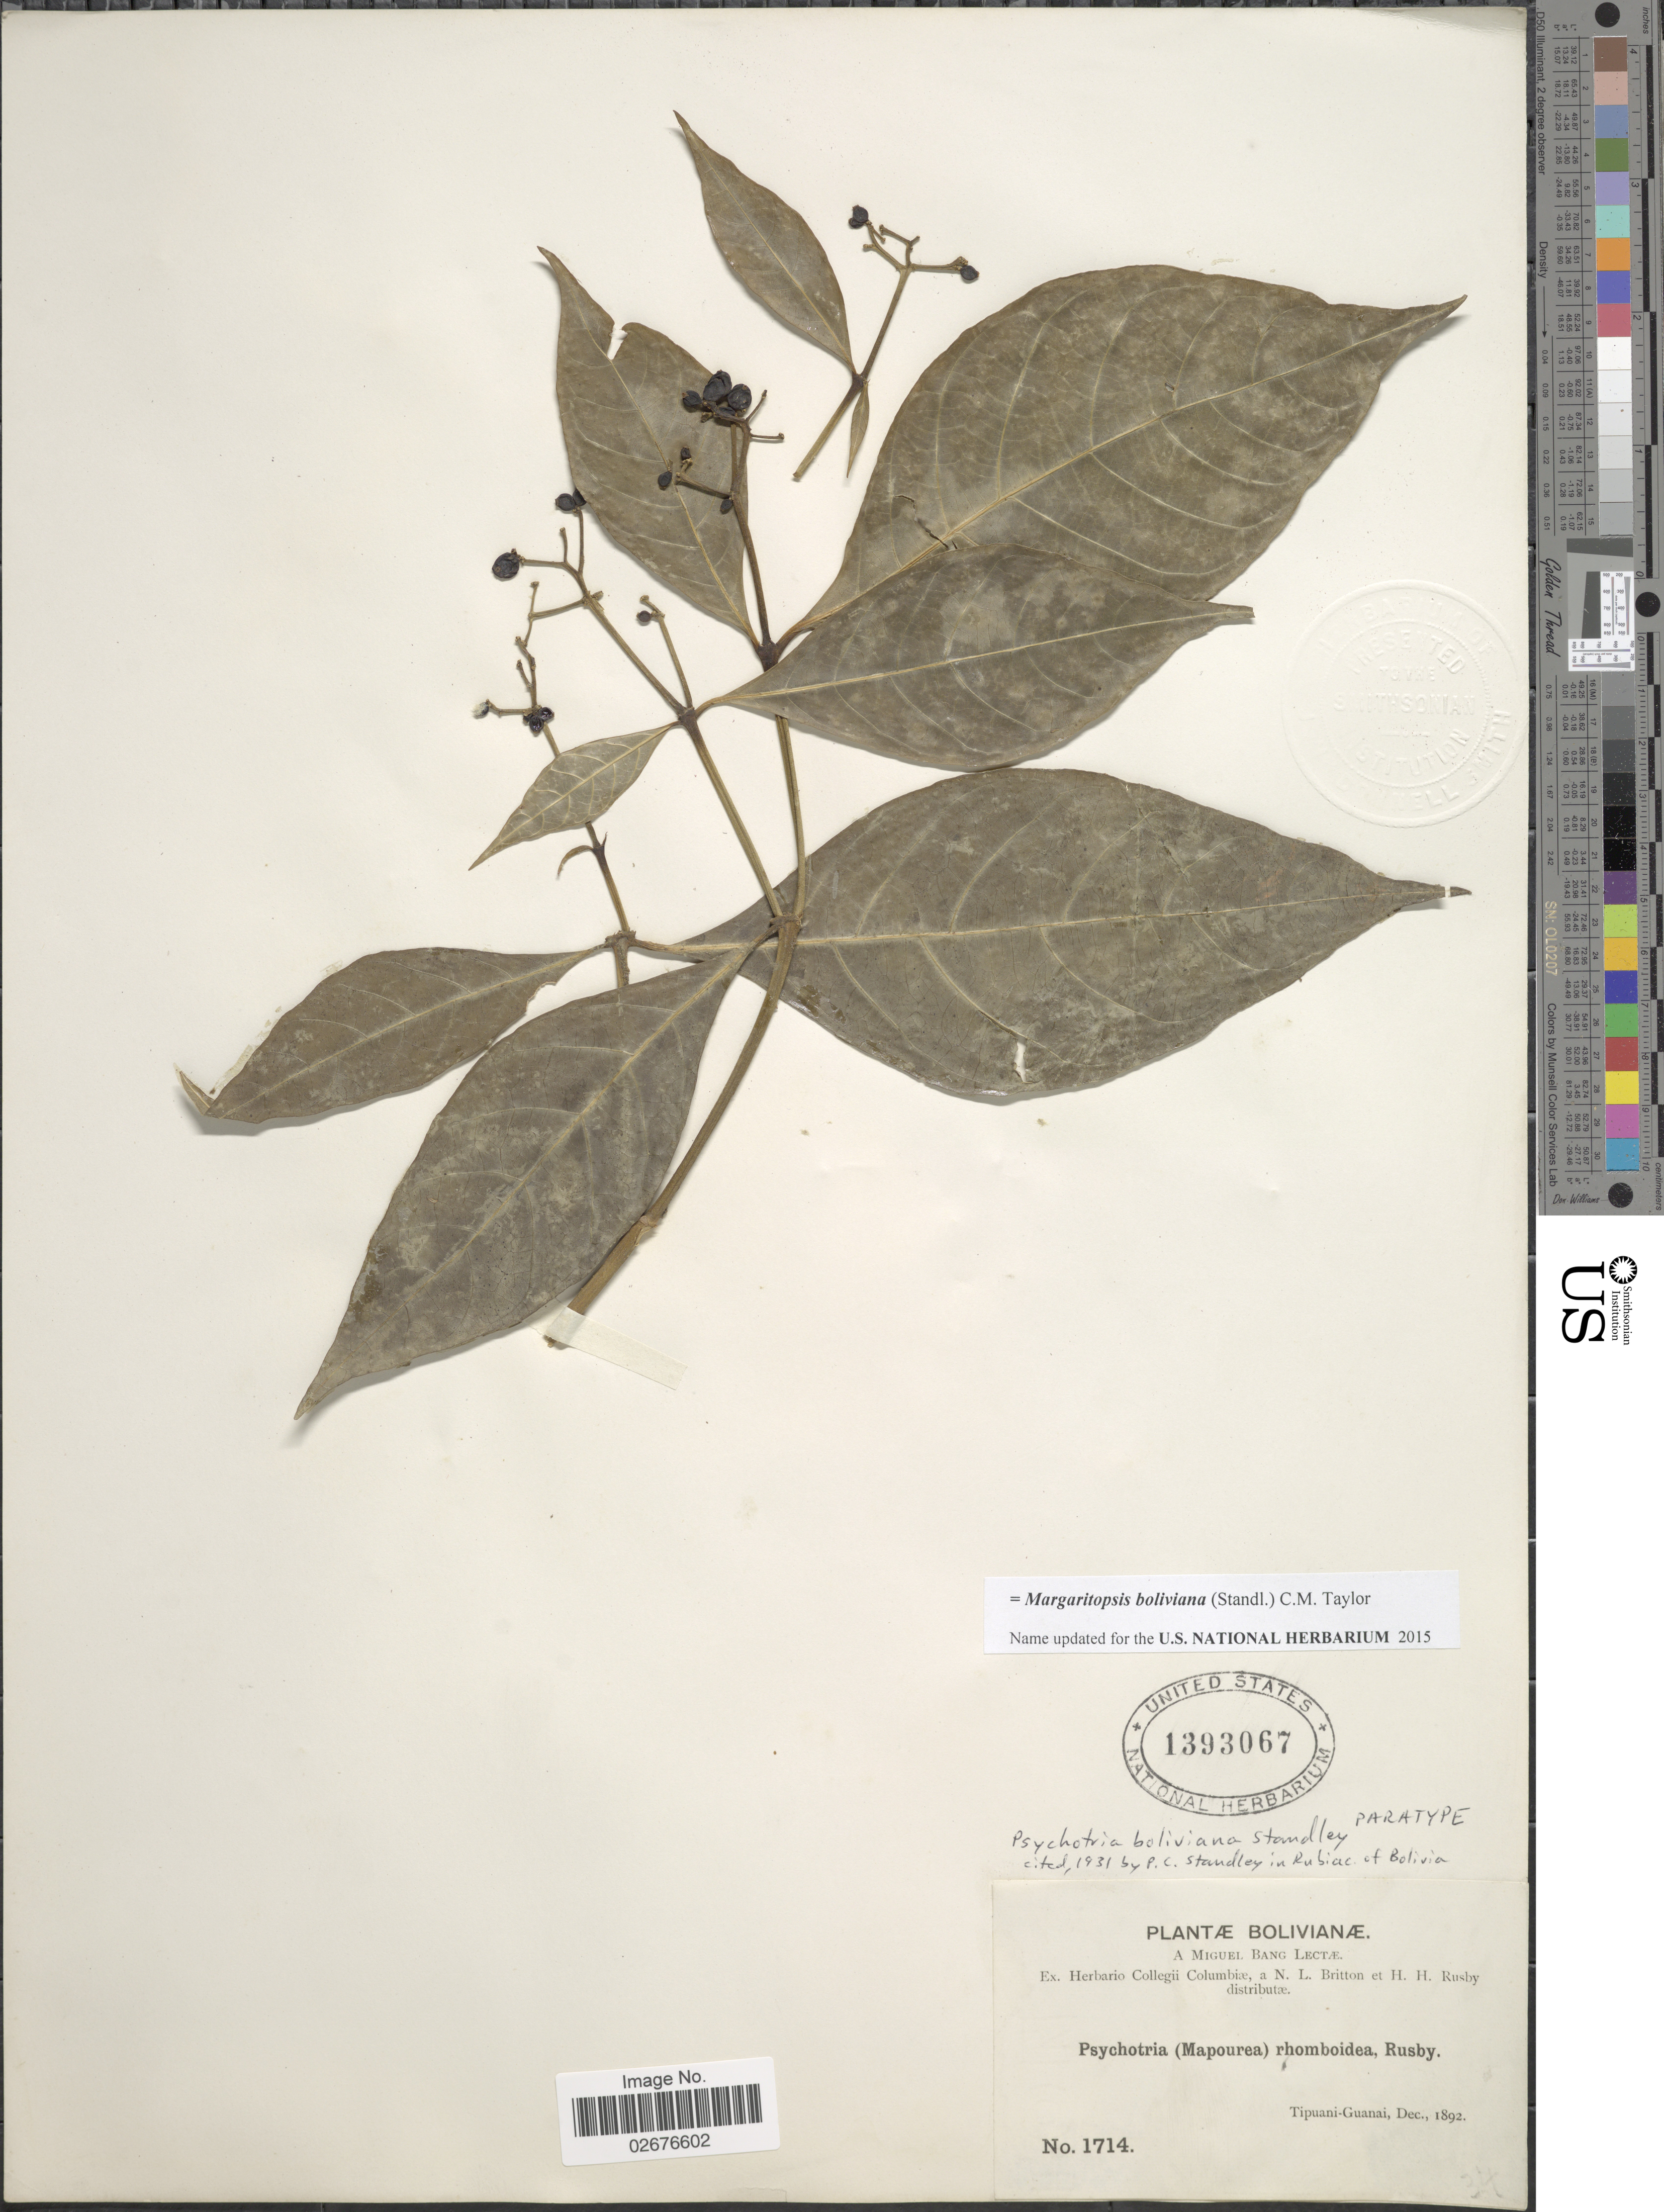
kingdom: Plantae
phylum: Tracheophyta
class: Magnoliopsida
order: Gentianales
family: Rubiaceae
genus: Margaritopsis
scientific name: Margaritopsis boliviana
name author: (Standl.) C.M. Taylor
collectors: M. Bang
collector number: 1714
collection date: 1892-12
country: Bolivia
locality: Tipuani-Guanai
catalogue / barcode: US 1393067